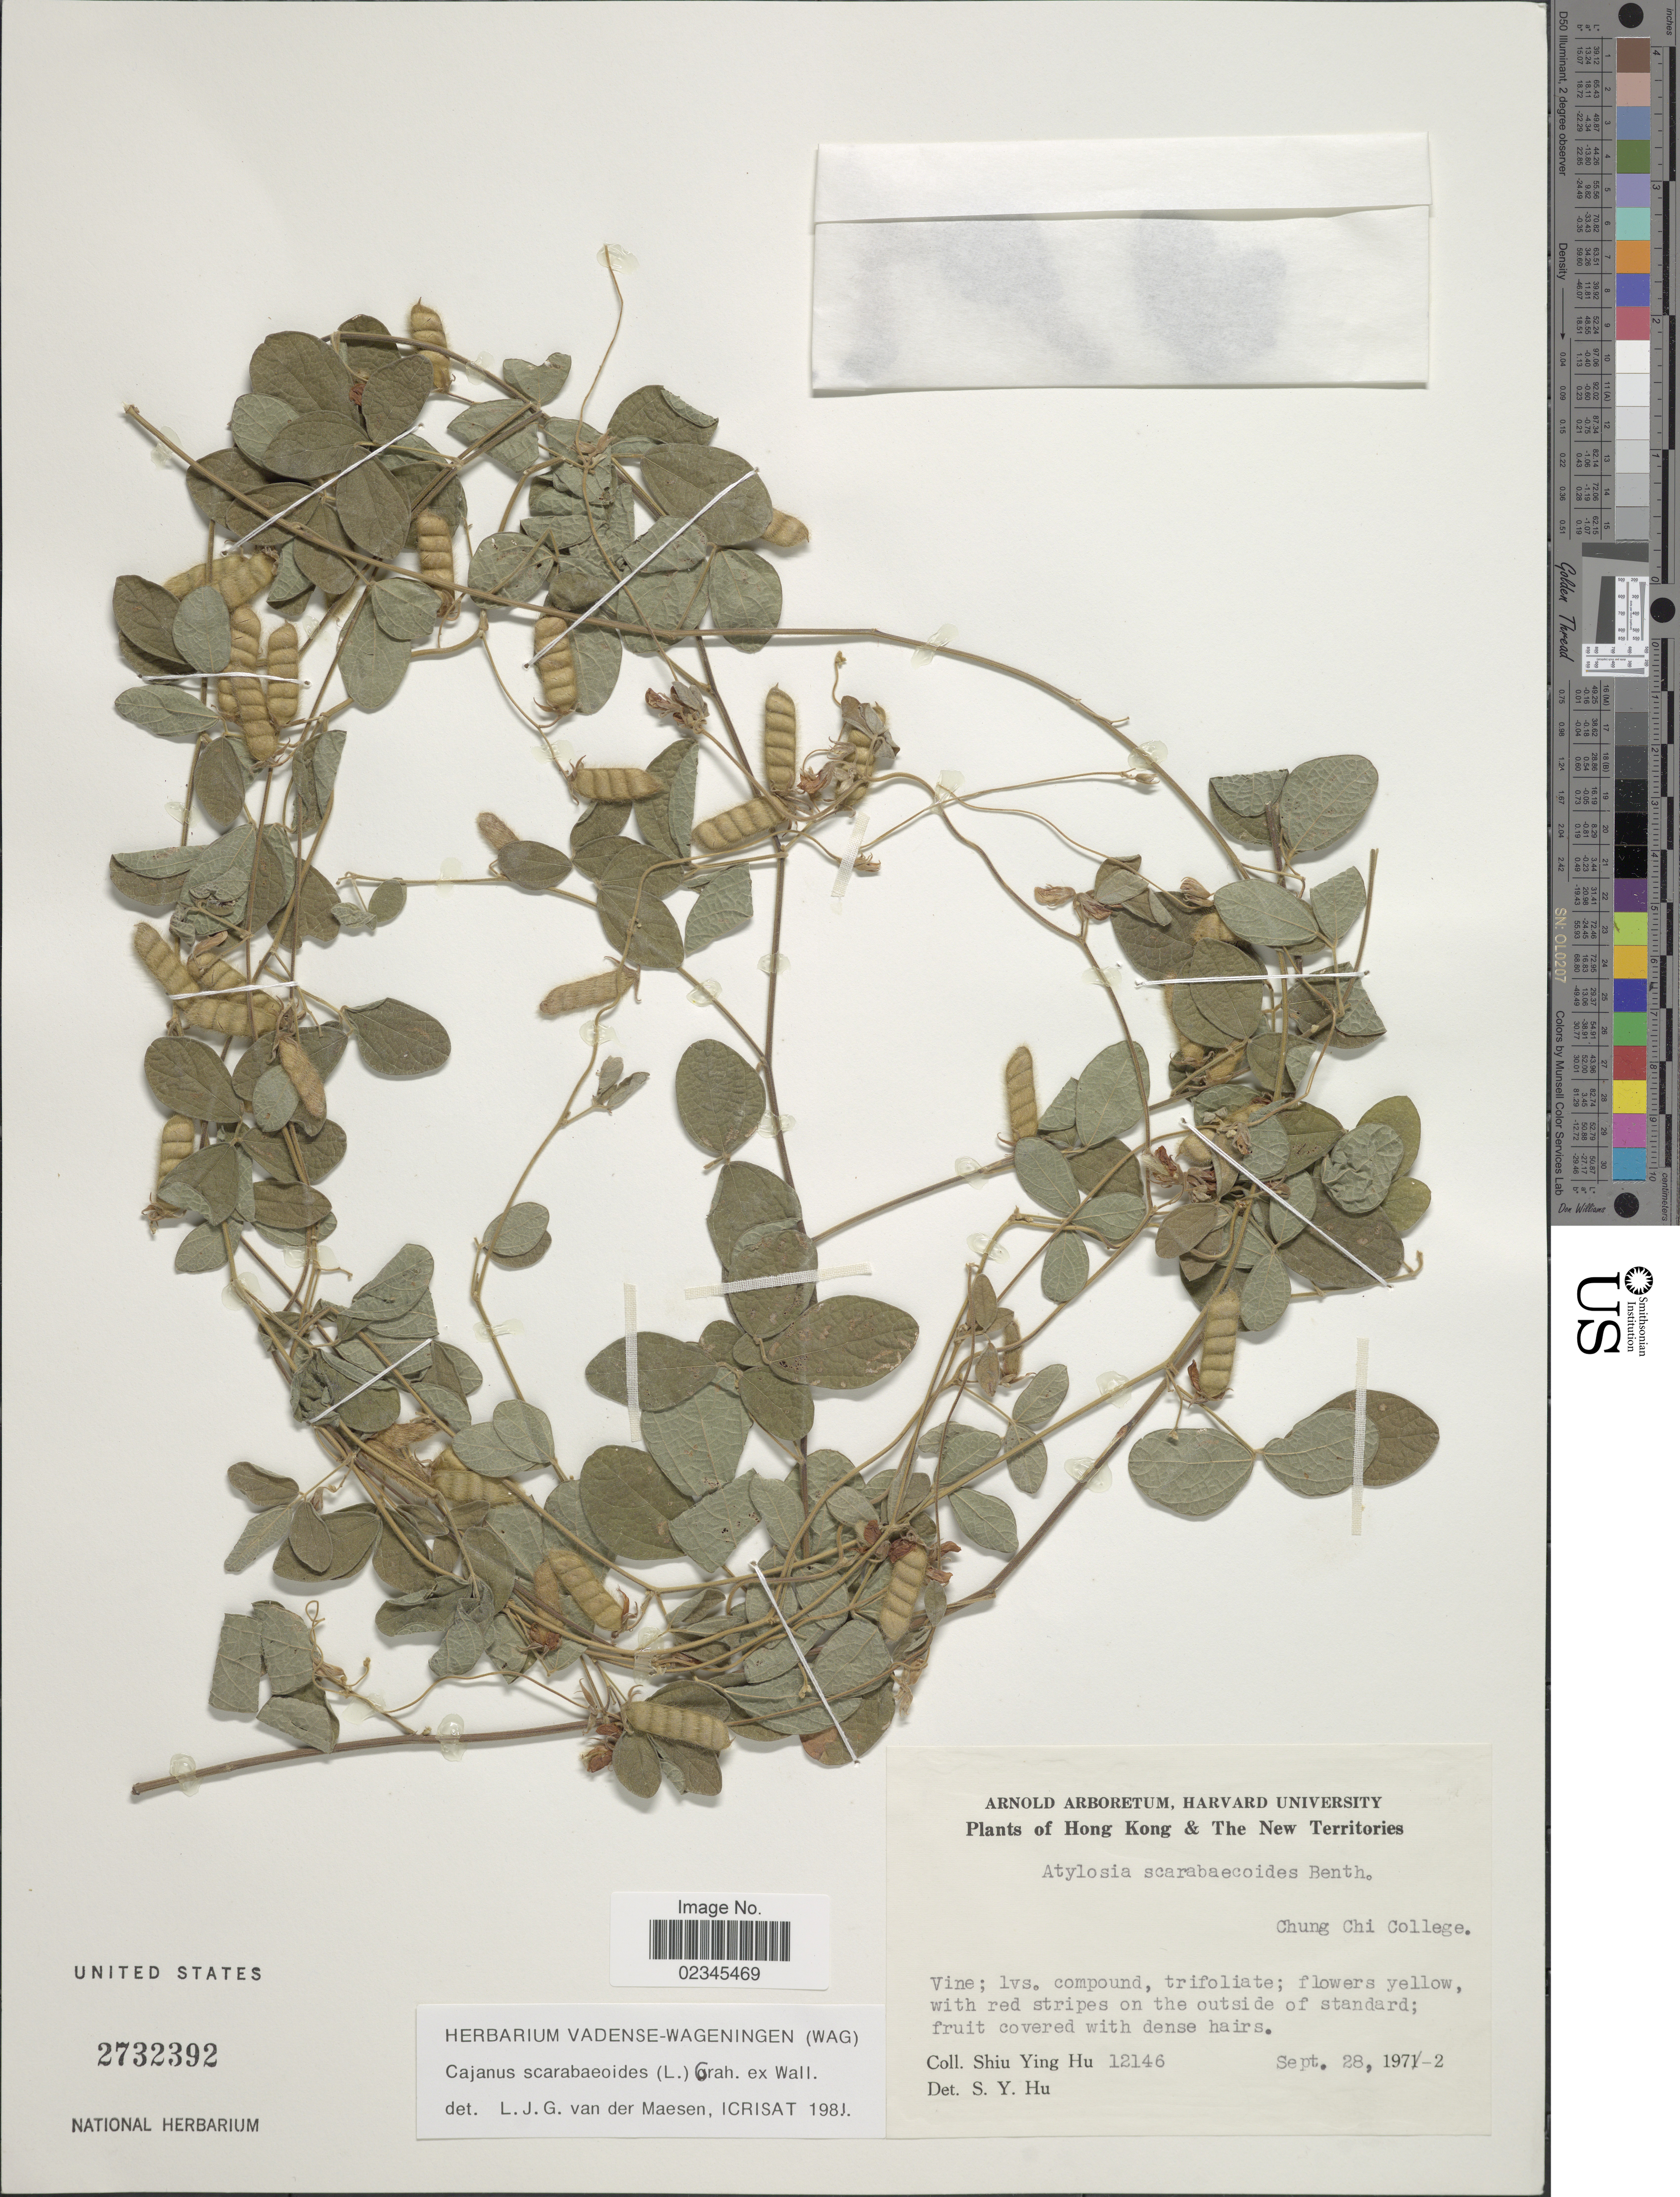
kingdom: Plantae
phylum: Tracheophyta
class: Magnoliopsida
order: Fabales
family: Fabaceae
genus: Cajanus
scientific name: Cajanus scarabaeoides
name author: (L.) Thou. ex Graham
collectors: S. Y. Hu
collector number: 12146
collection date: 1972-09-28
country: China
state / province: Hong Kong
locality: The New Territories. Chung Chi College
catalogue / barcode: US 2732392